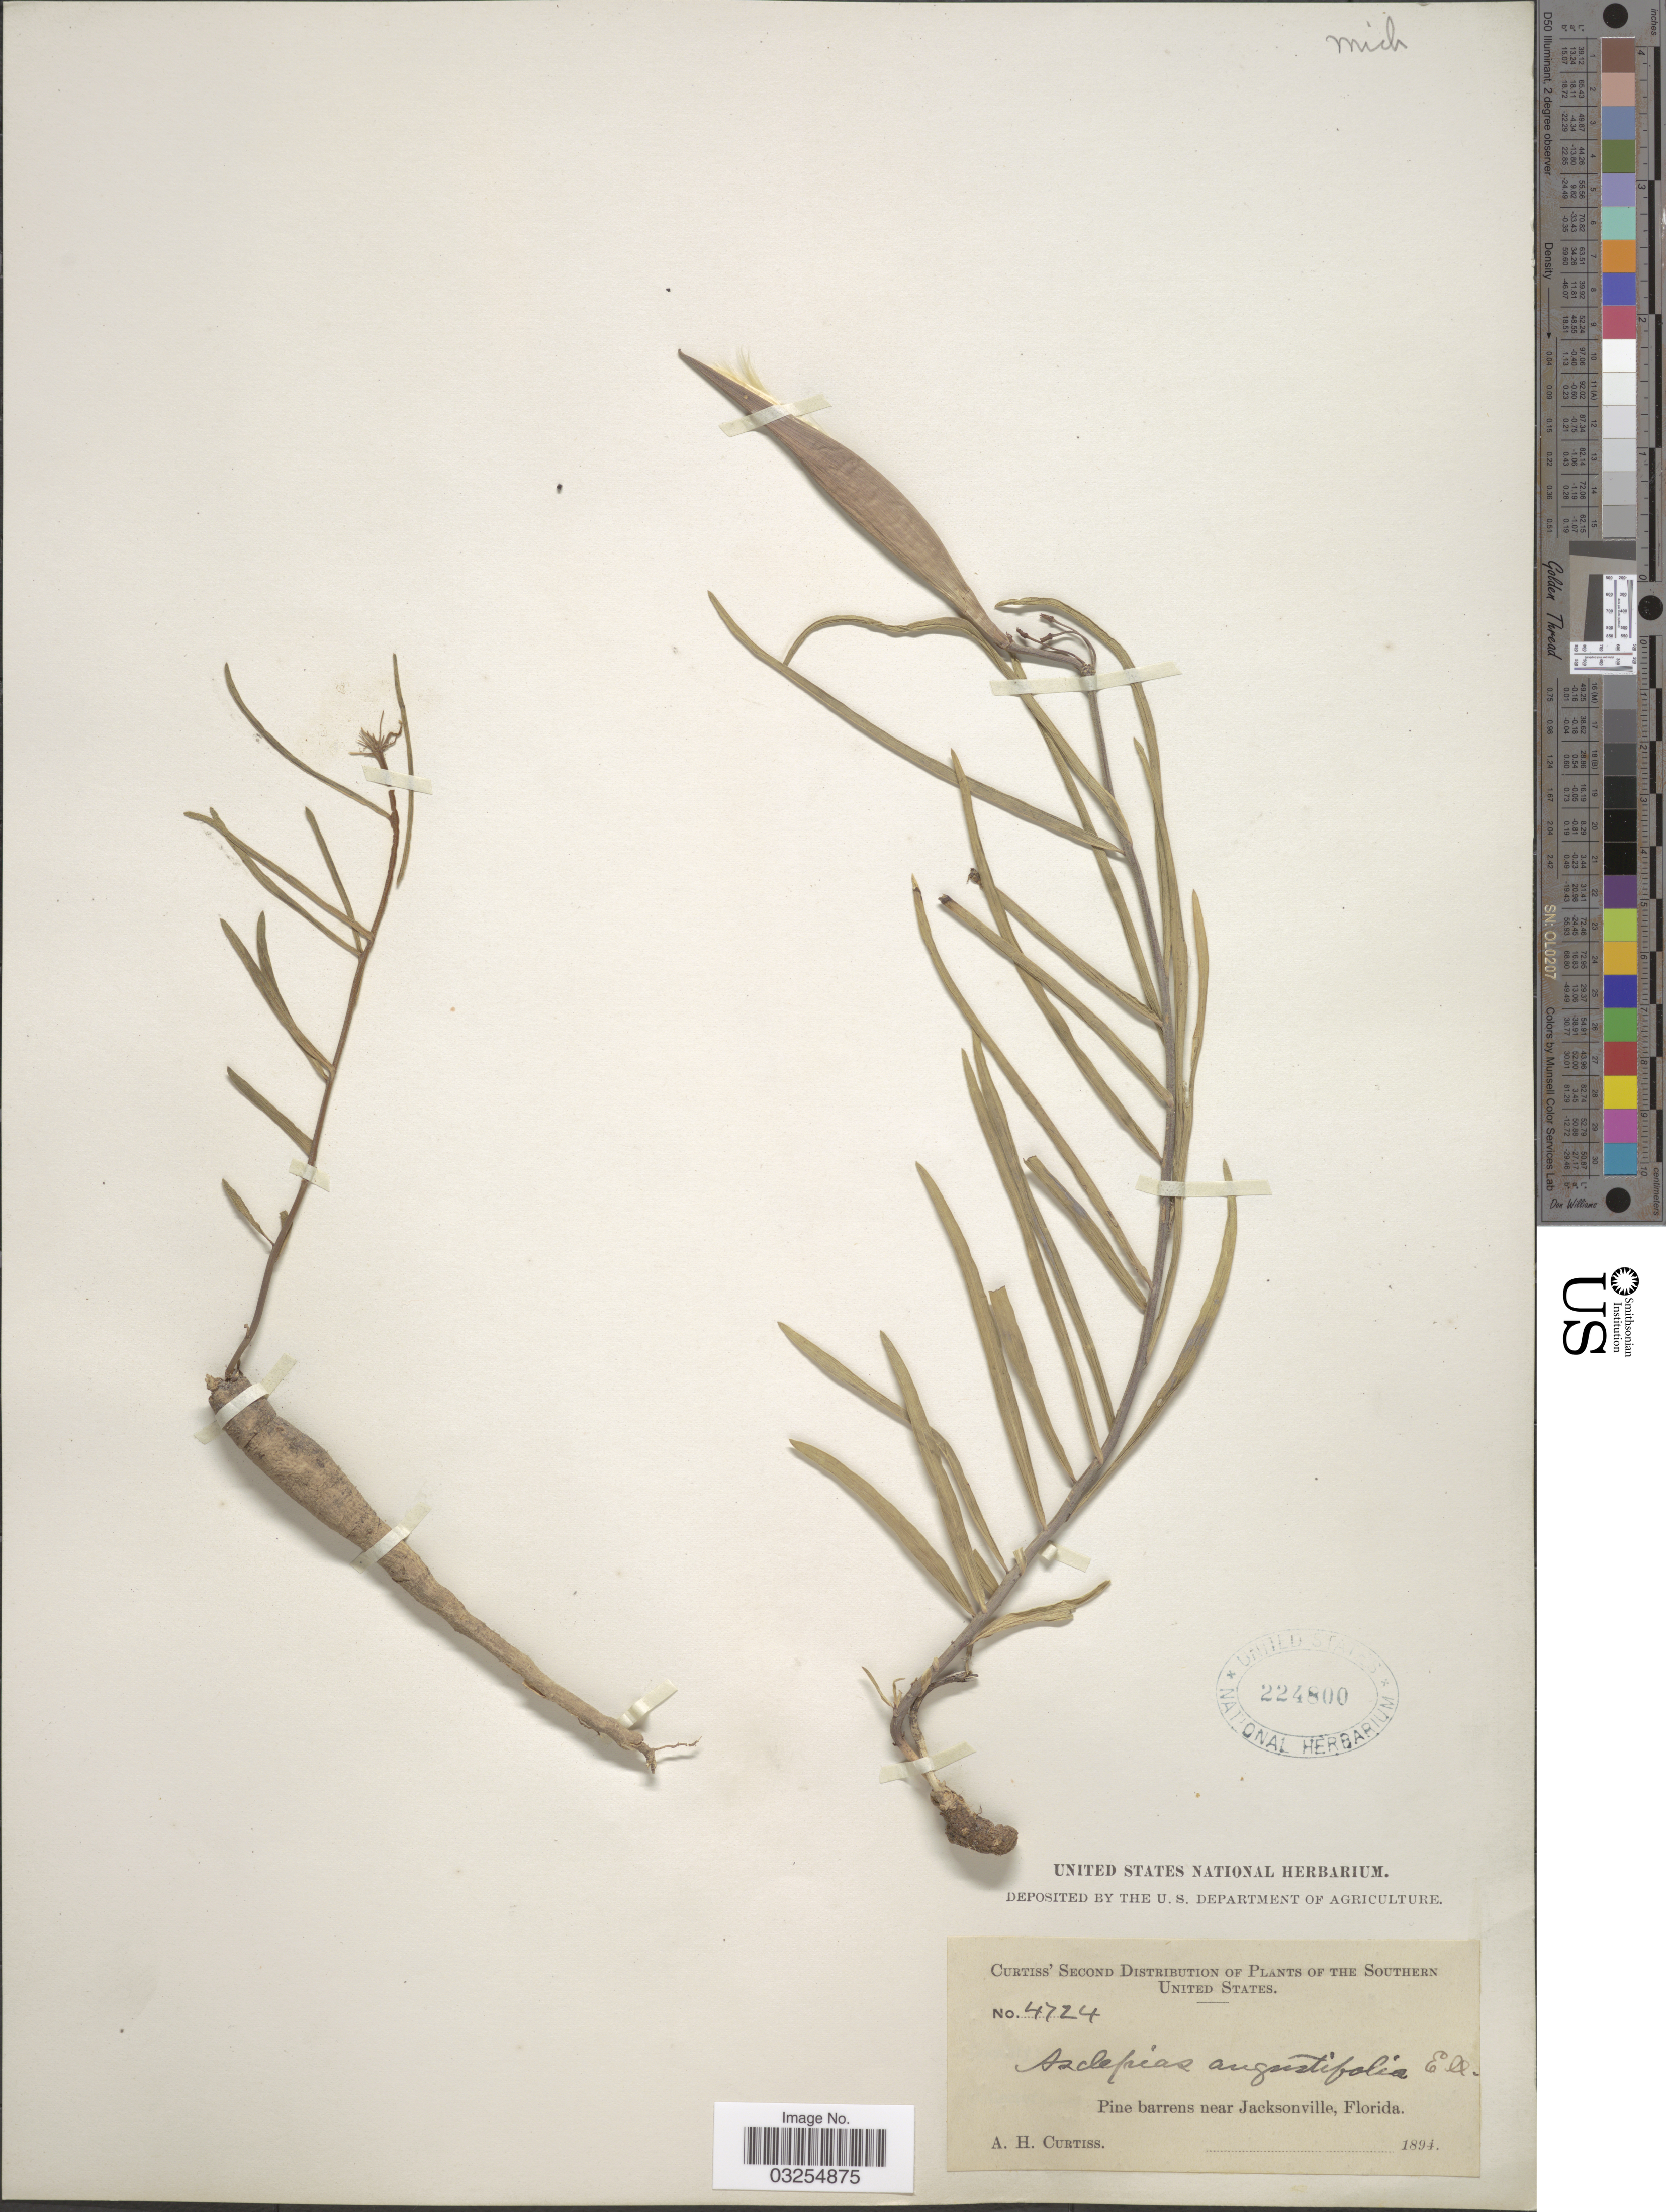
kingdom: Plantae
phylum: Tracheophyta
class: Magnoliopsida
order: Gentianales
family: Apocynaceae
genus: Asclepias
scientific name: Asclepias michauxii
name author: Decne.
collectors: A. H. Curtiss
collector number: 4724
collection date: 1894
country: United States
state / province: Florida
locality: Southern United States. Pine barrens near Jacksonville.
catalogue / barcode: US 224800